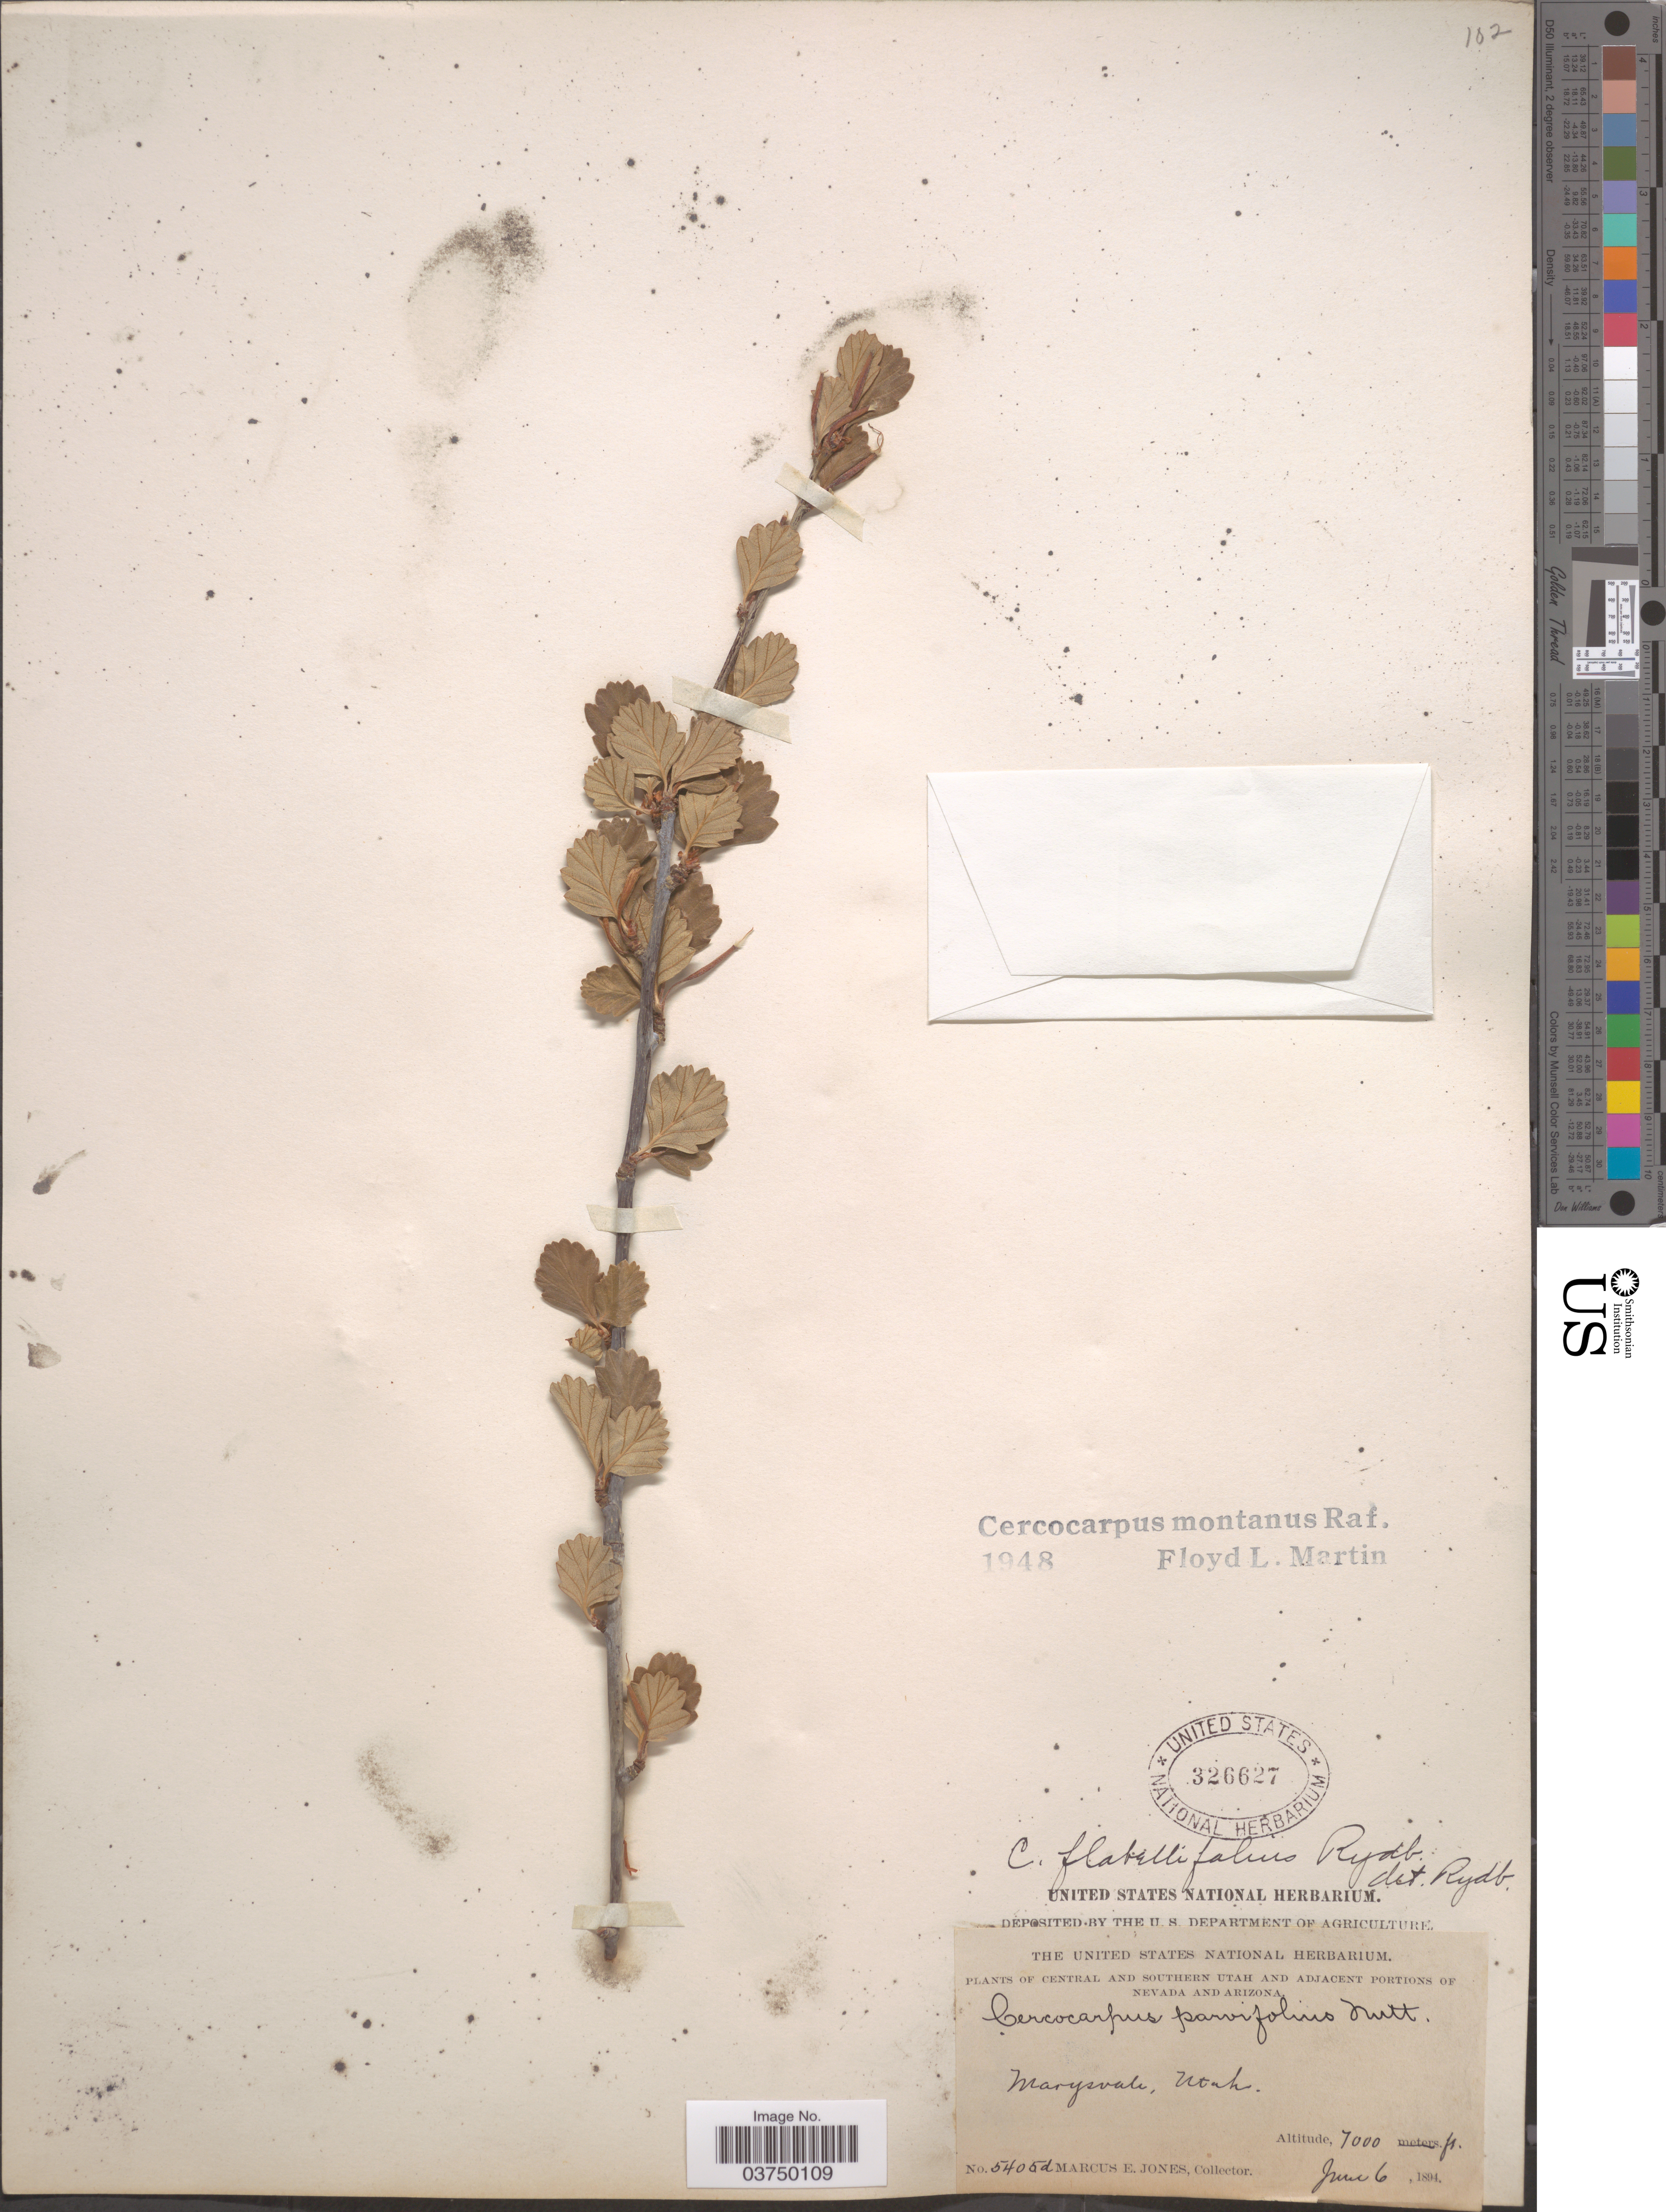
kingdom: Plantae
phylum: Tracheophyta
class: Magnoliopsida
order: Rosales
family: Rosaceae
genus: Cercocarpus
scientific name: Cercocarpus montanus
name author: Raf.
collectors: M. E. Jones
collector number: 5405d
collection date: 1894-06-06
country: United States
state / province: Utah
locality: Central and Southern Utah. Marysvale.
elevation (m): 2134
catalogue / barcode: US 326627